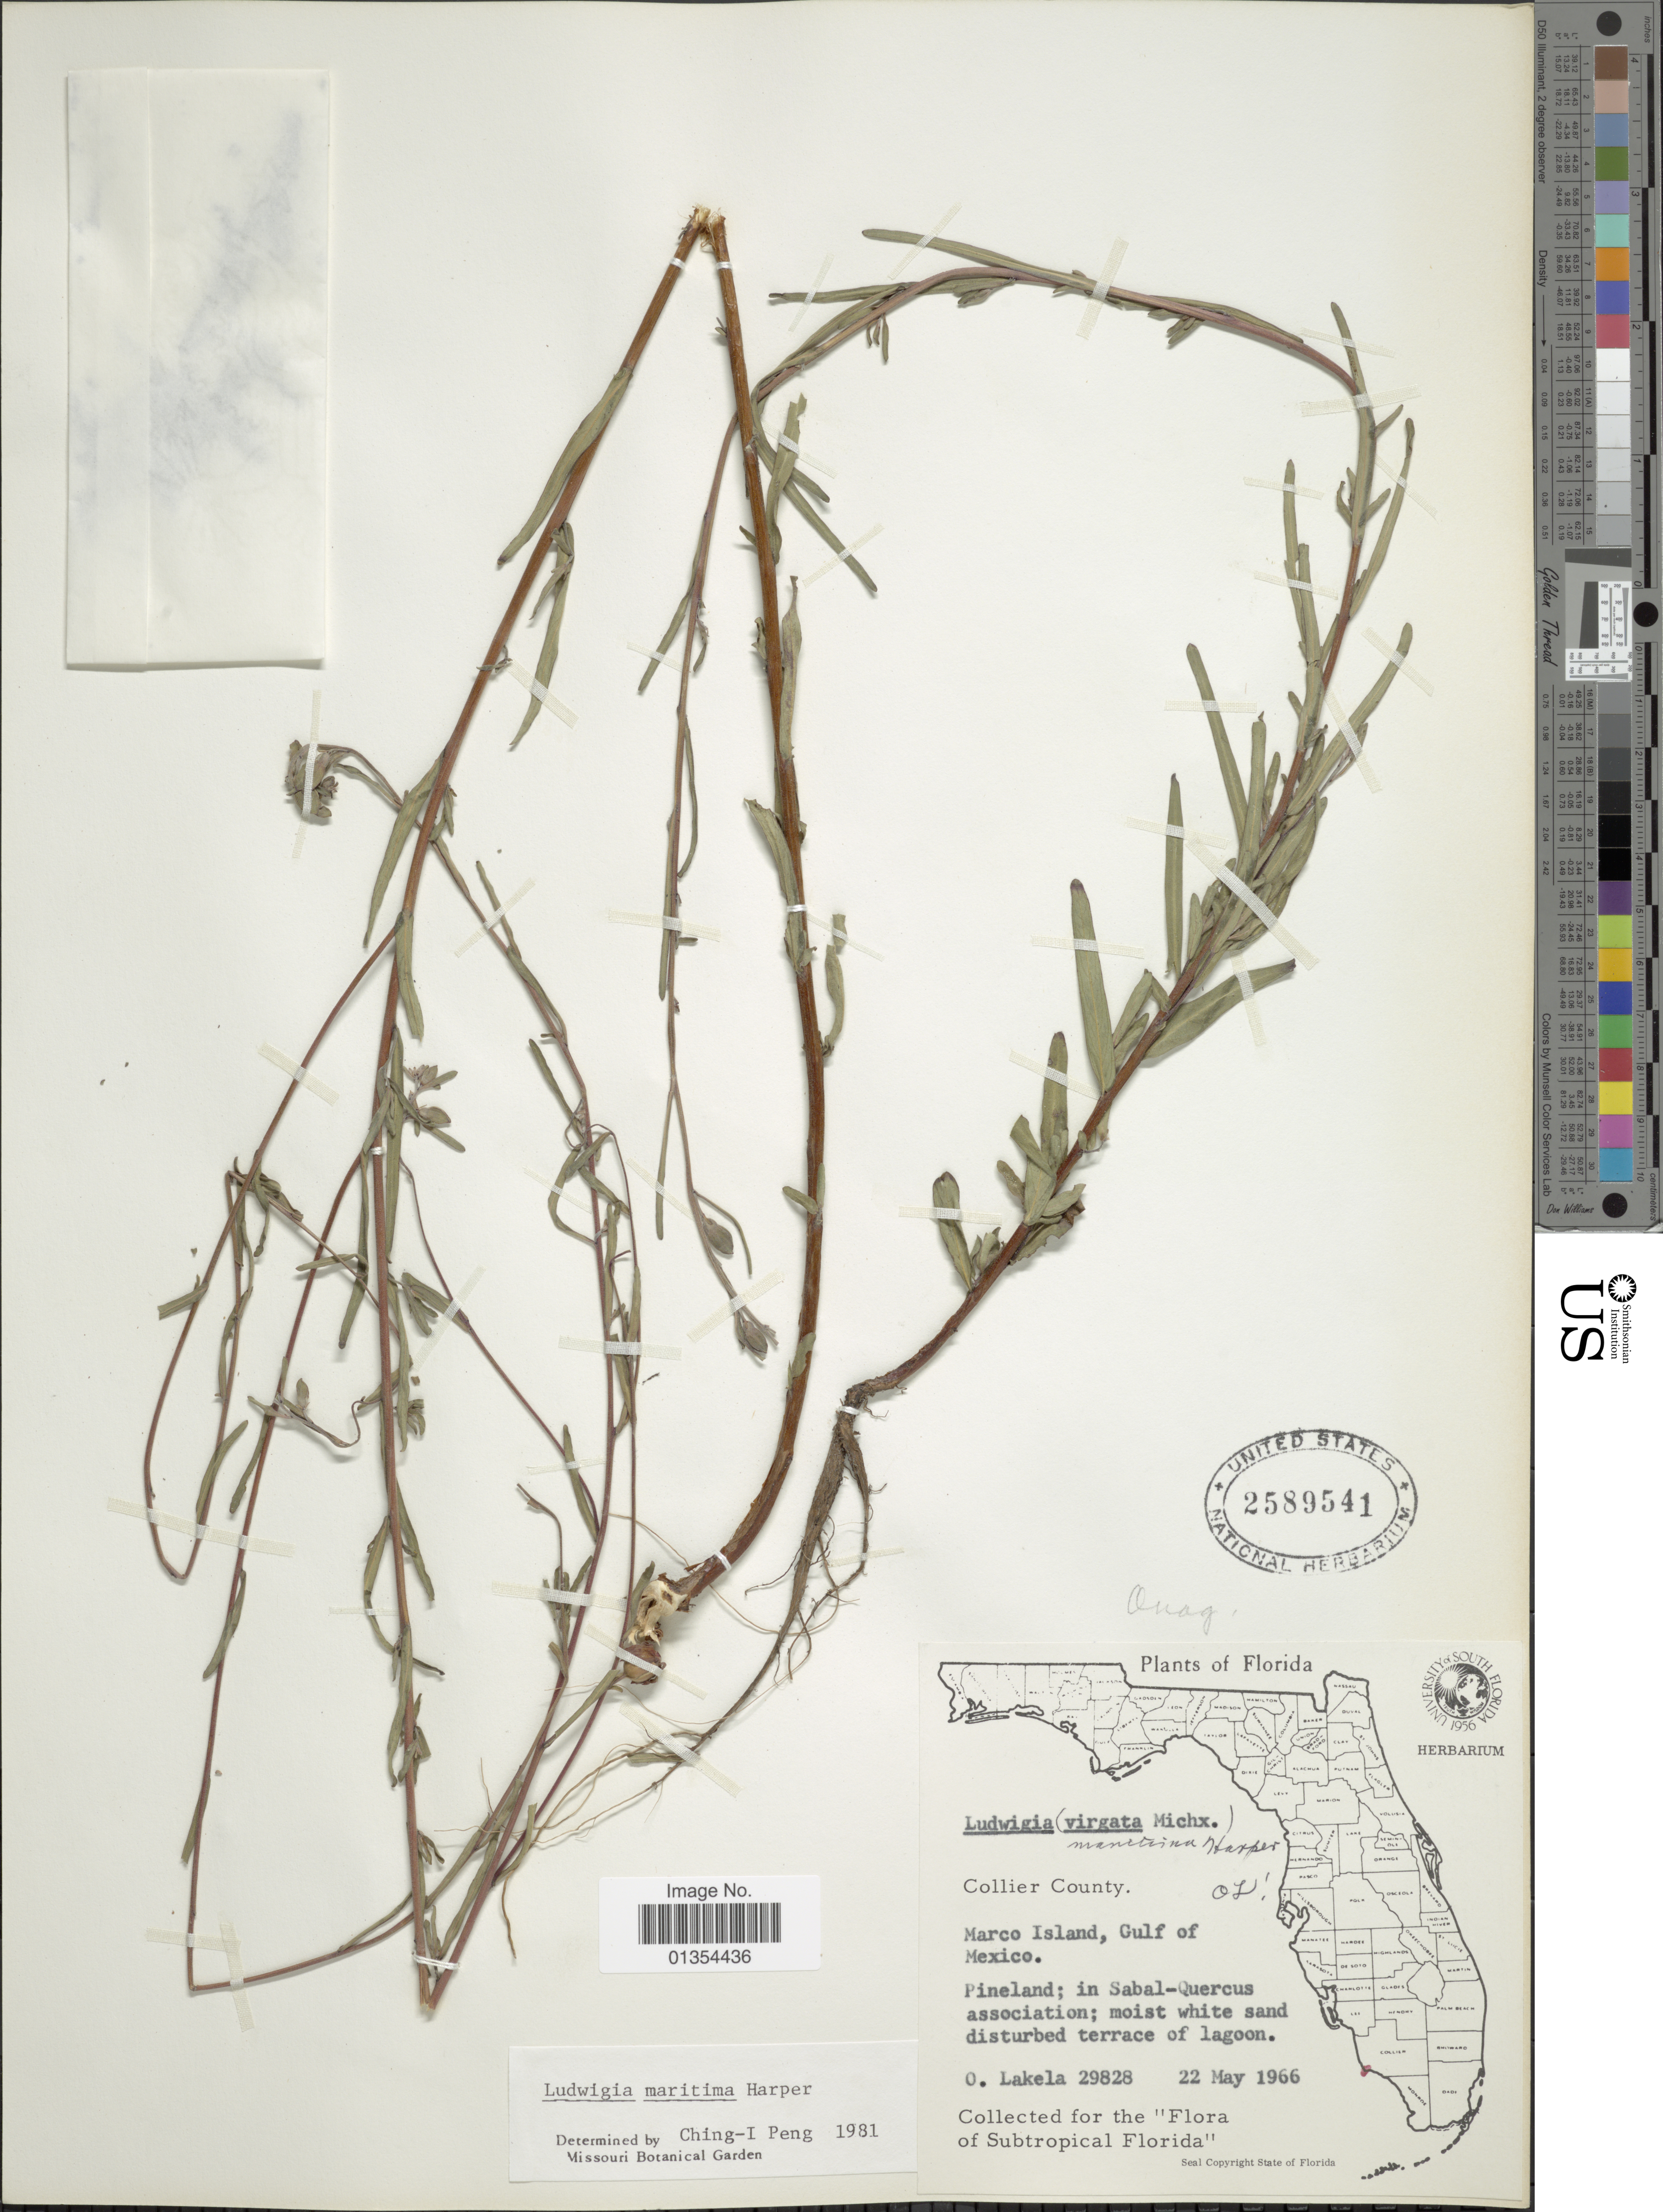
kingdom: Plantae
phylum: Tracheophyta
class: Magnoliopsida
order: Myrtales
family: Onagraceae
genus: Ludwigia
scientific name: Ludwigia maritima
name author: R.M. Harper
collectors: O. Lakela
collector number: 29828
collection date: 1966-05-22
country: United States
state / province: Florida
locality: Collier County. Marco Island, Gulf of Mexico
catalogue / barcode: US 2589541